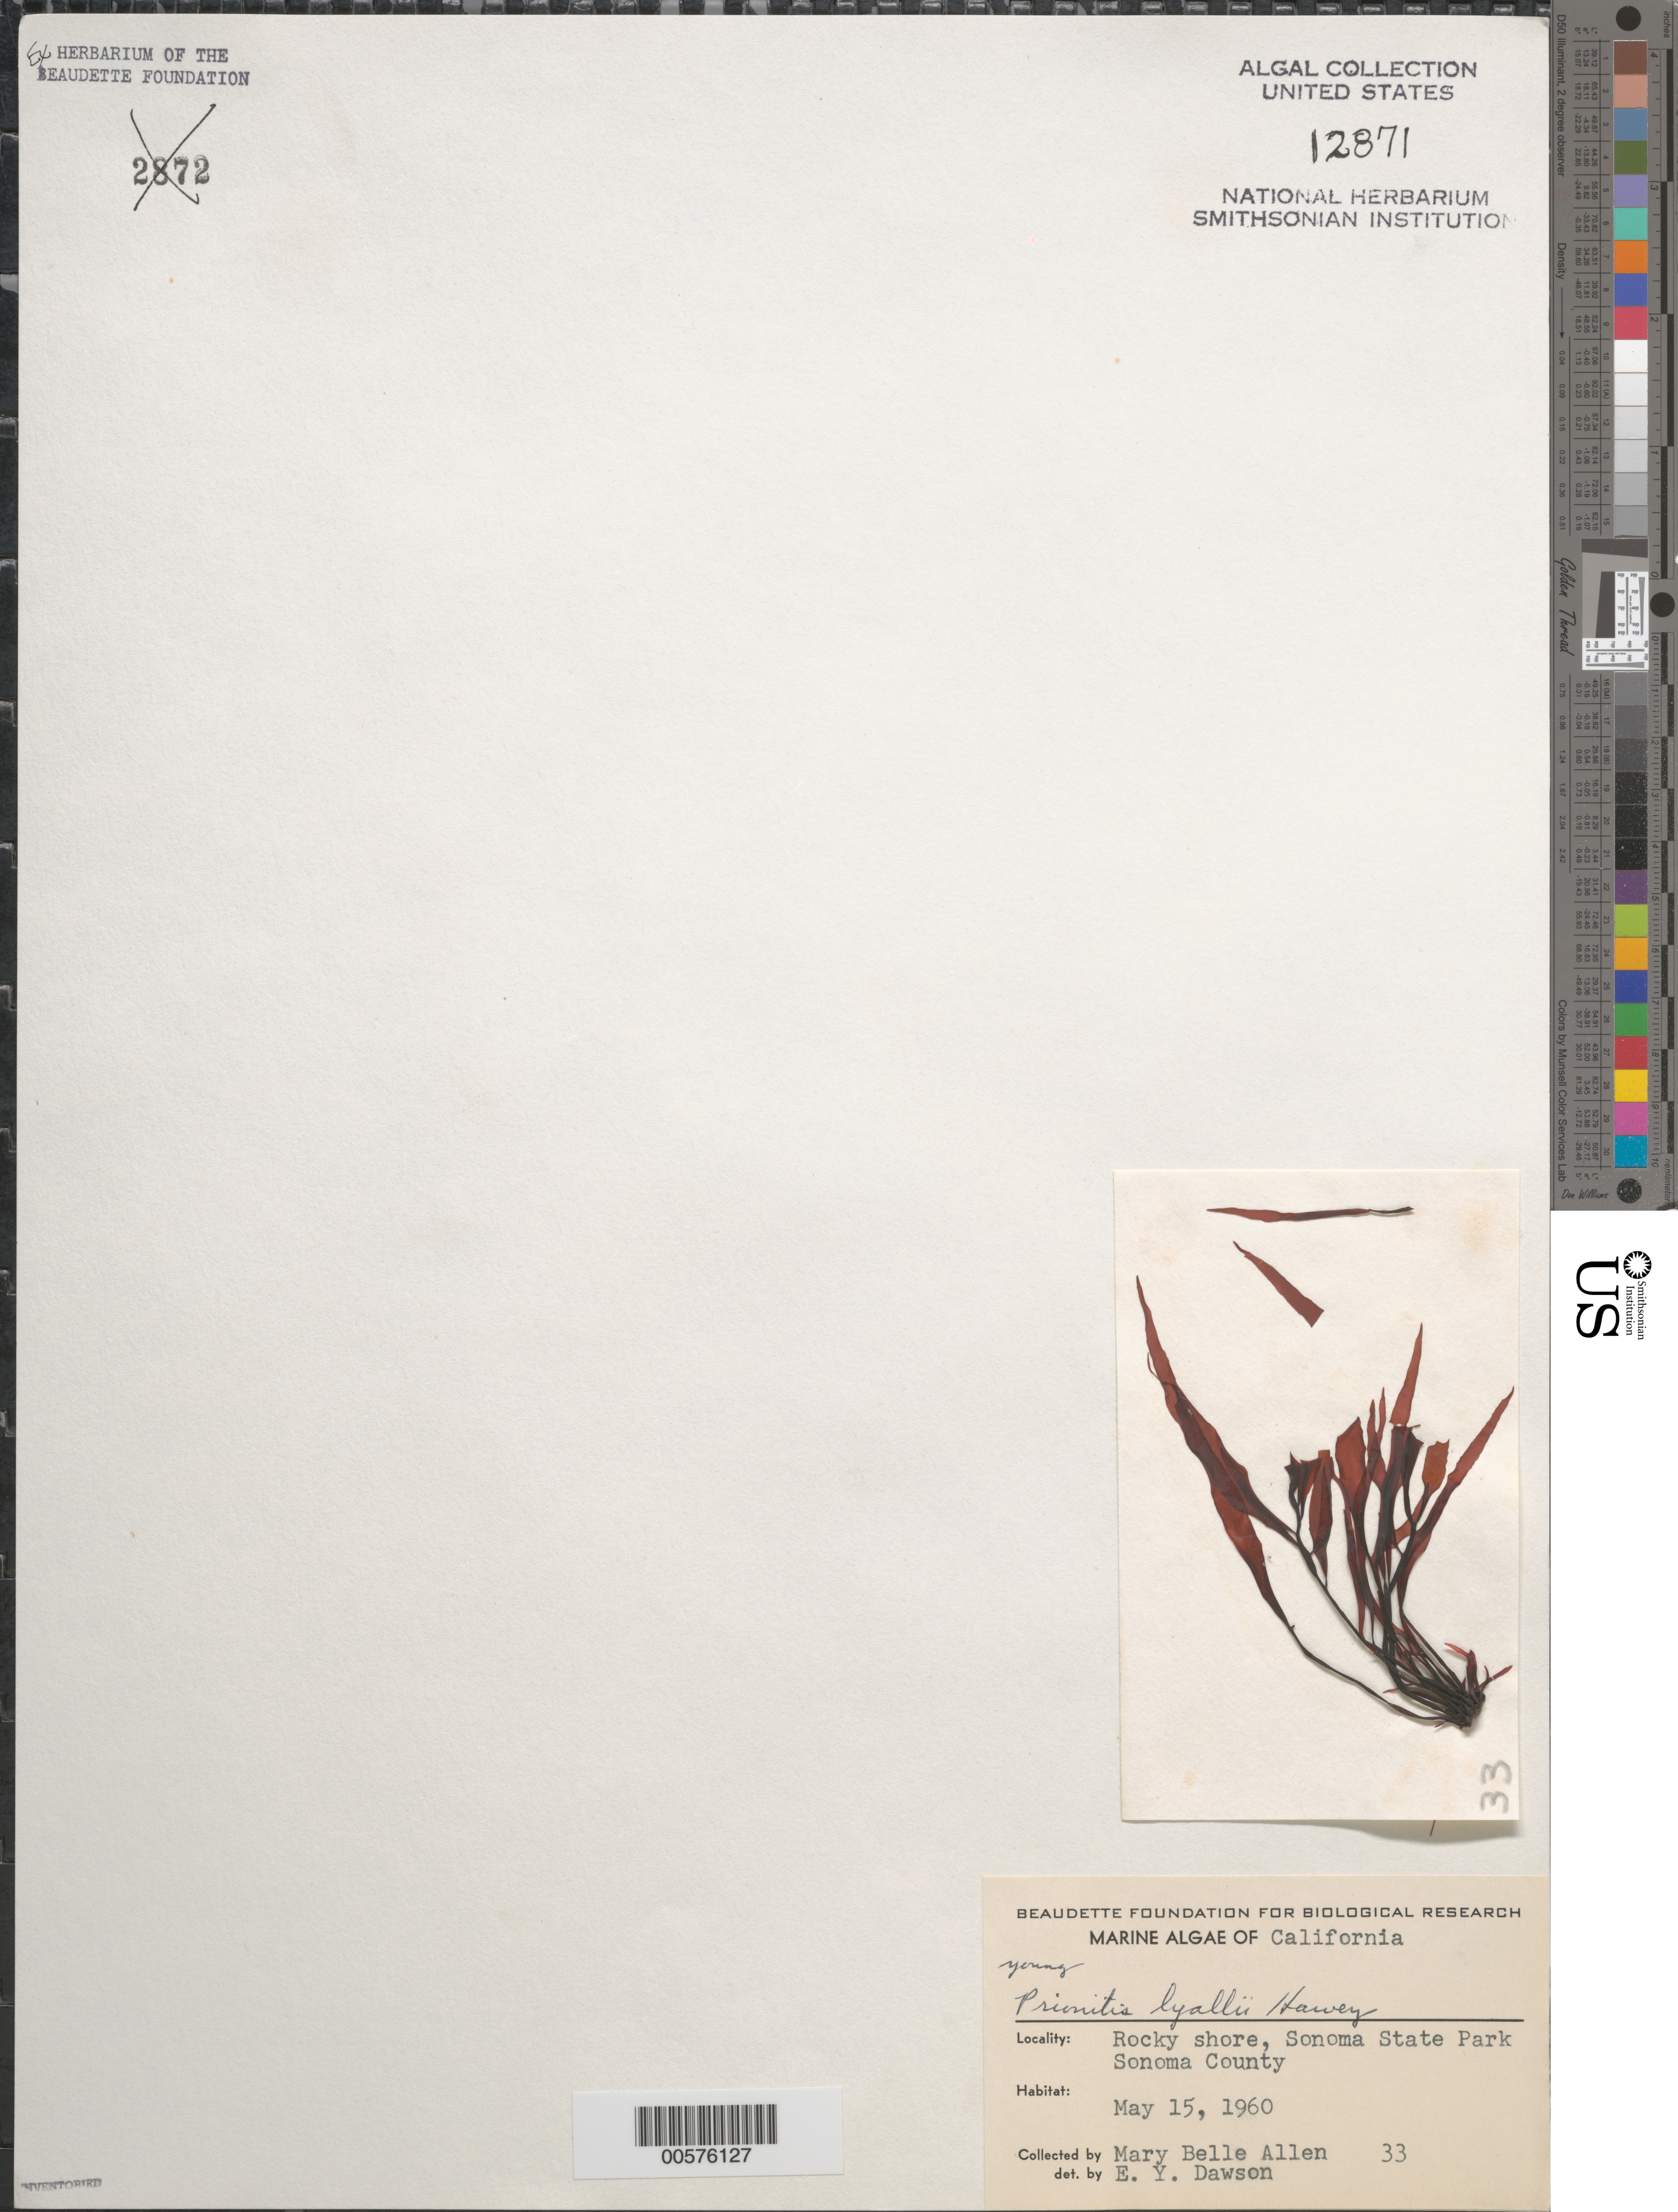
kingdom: Plantae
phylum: Rhodophyta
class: Florideophyceae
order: Cryptonemiales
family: Cryptonemiaceae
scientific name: Prionitis sternbergii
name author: (C. Agardh) J. Agardh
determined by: Algae name updating Project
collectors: M. B. Allen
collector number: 33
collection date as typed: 15 May 1960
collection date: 1960-05-15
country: United States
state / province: California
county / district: Sonoma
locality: Sonoma State Park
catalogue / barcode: US 12871